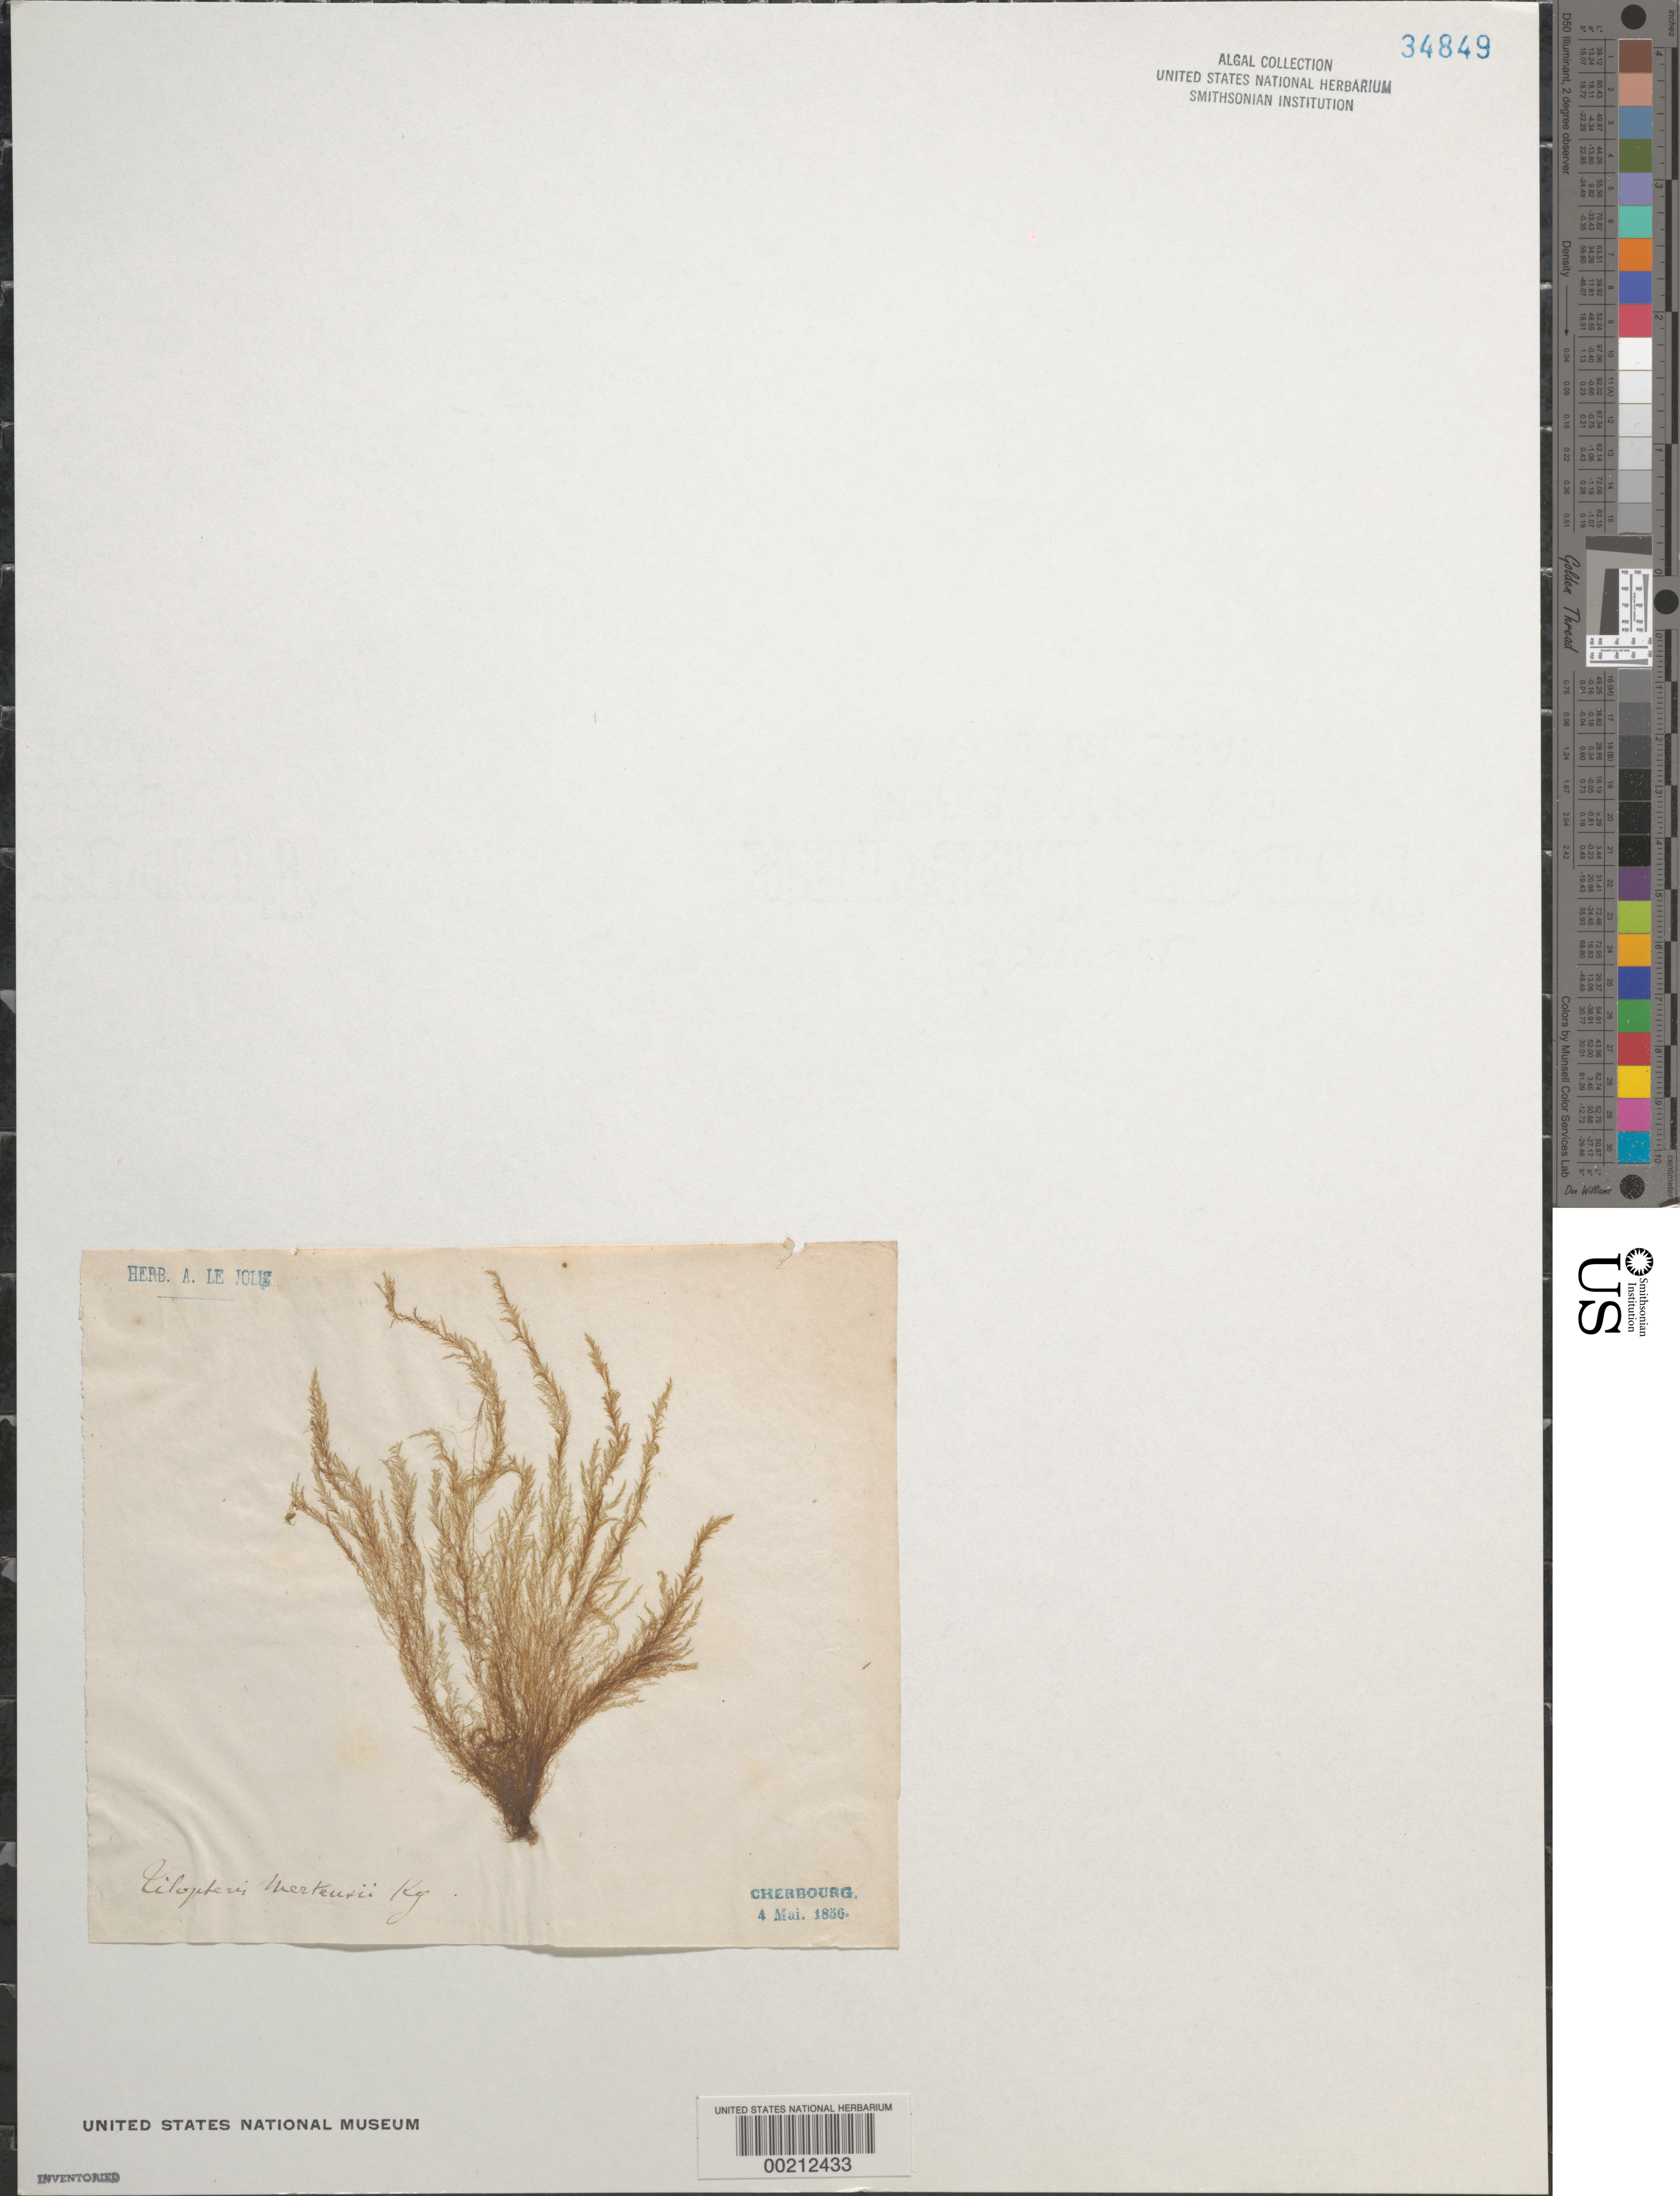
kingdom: Chromista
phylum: Ochrophyta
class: Phaeophyceae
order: Tilopteridales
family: Tilopteridaceae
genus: Tilopteris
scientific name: Tilopteris mertensii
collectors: Le Jolis, A. F. (herbarium)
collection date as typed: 04 May 1856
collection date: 1856-05-04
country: France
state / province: Normandie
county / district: Manche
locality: Cherbourg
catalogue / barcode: US 34849